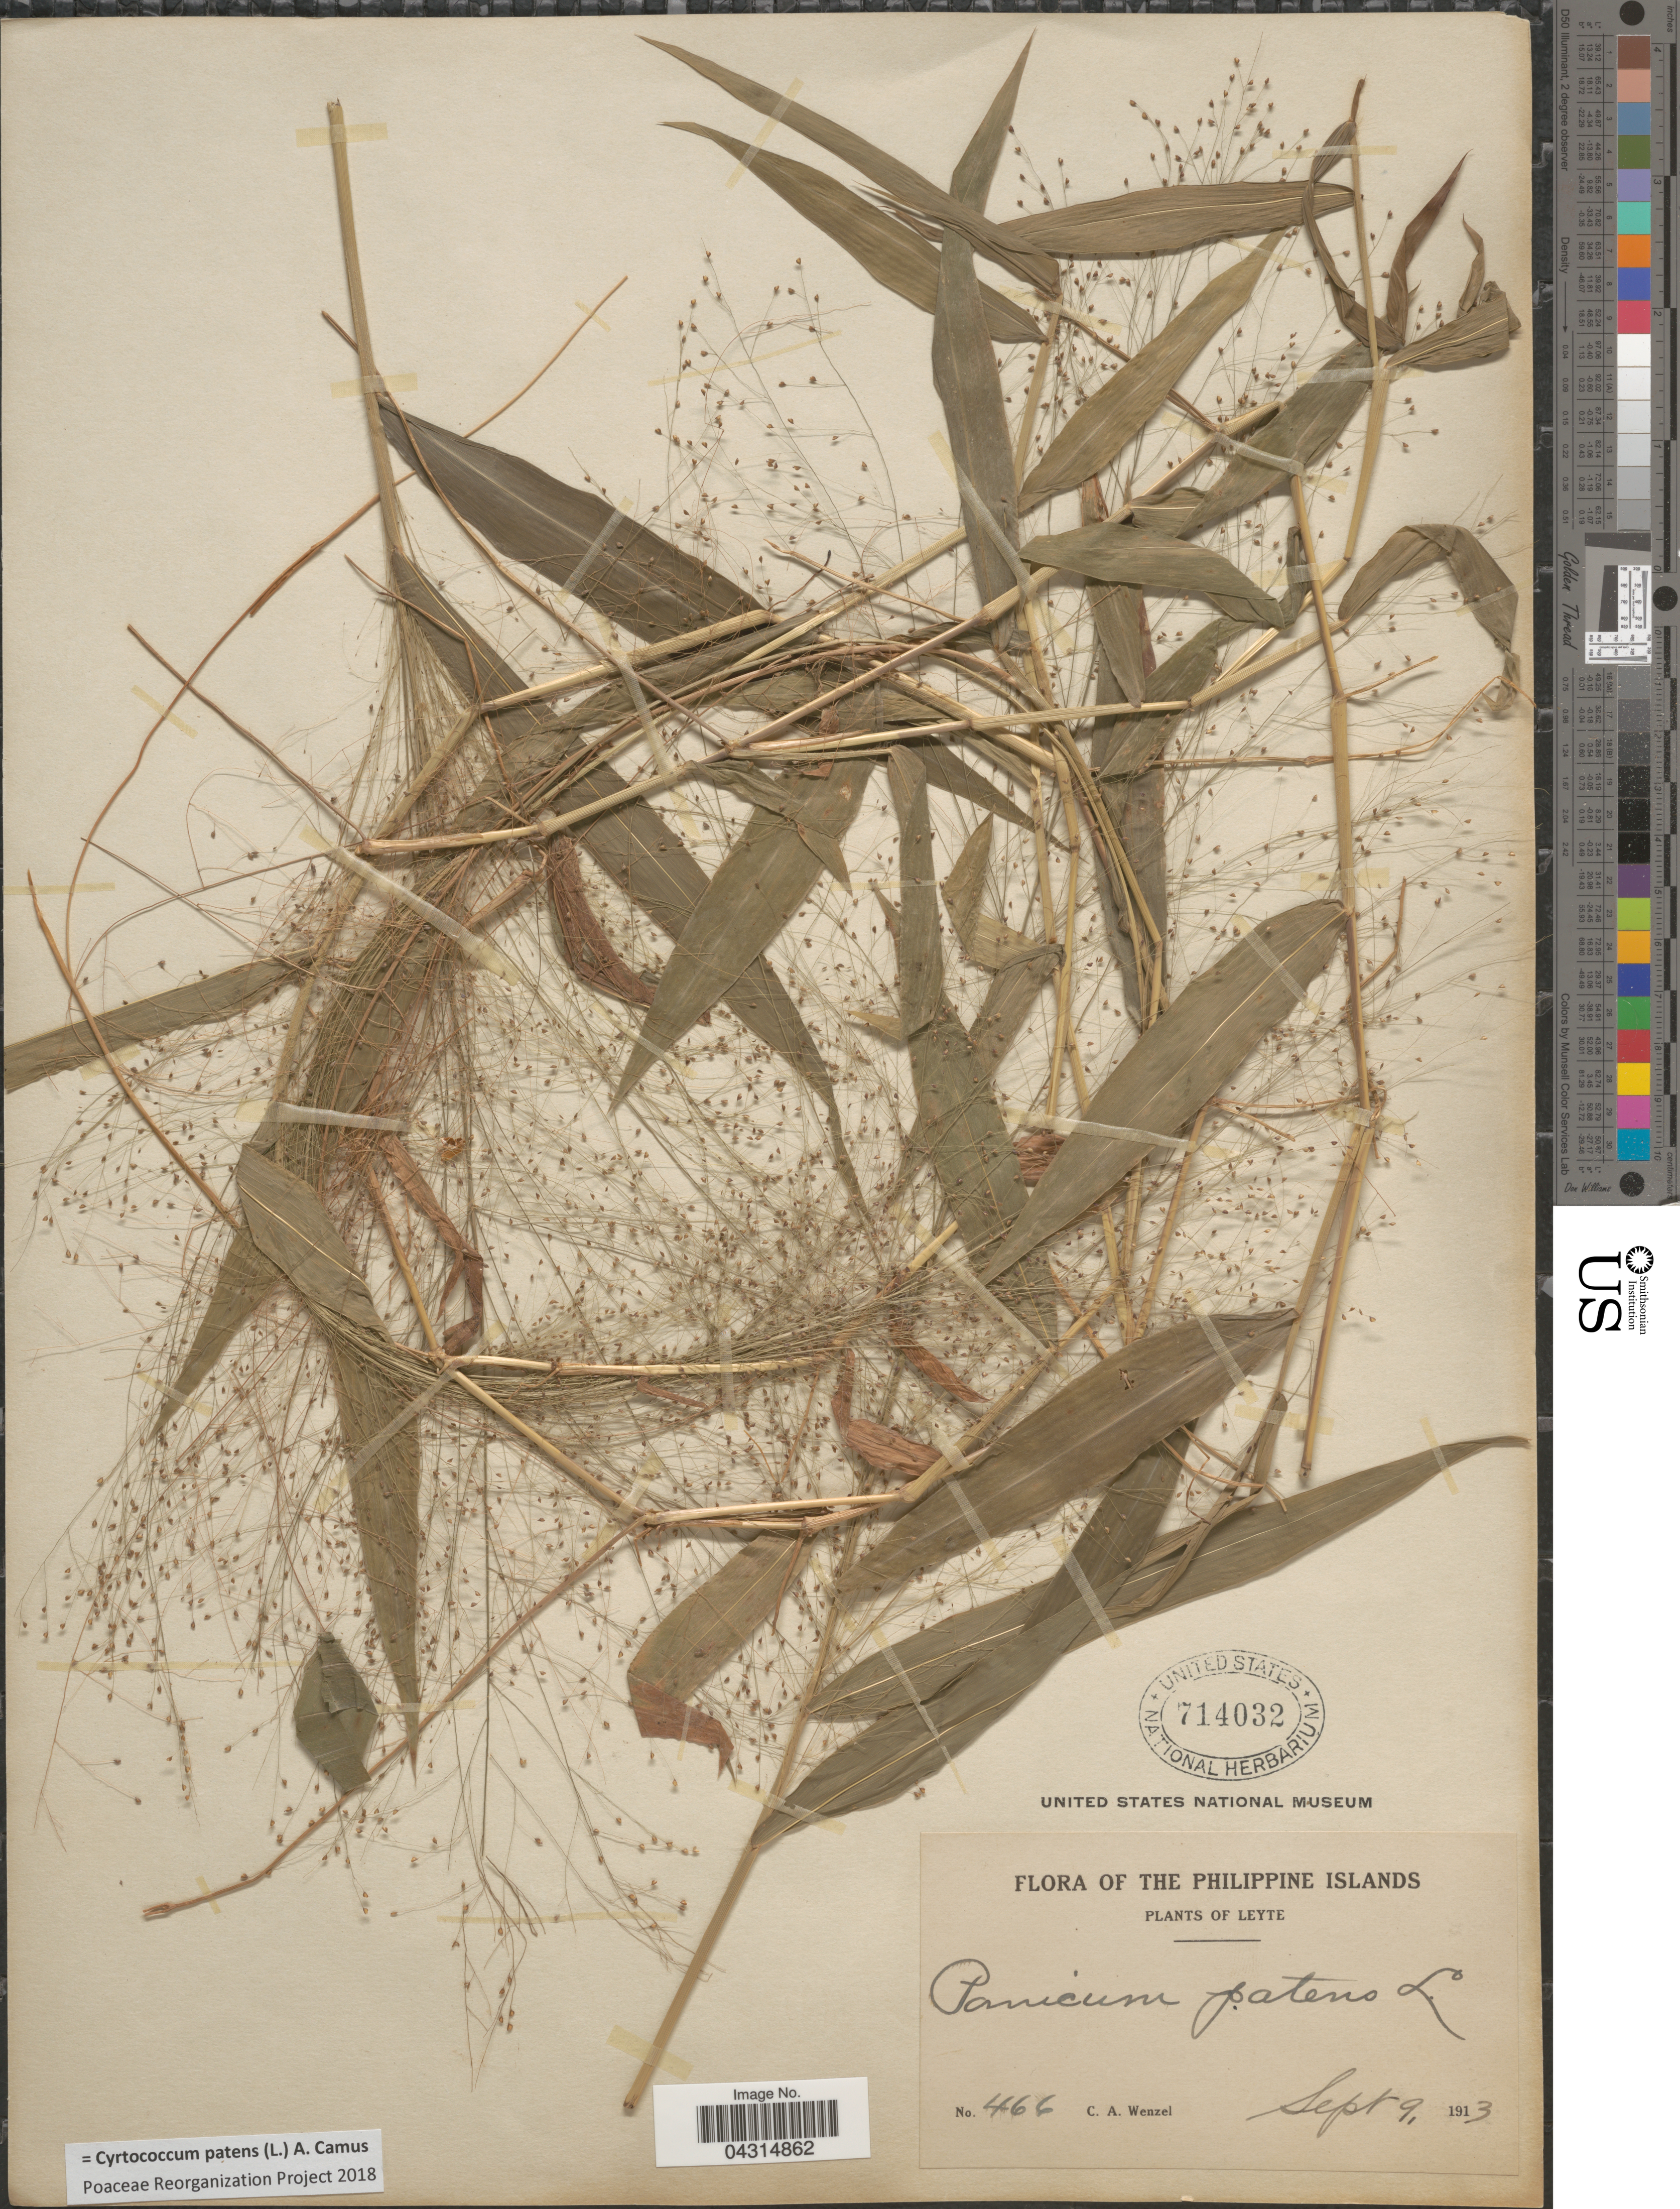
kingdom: Plantae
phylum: Tracheophyta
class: Liliopsida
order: Poales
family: Poaceae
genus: Cyrtococcum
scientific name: Cyrtococcum patens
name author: (L.) A. Camus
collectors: C. Wenzel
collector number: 466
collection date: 1913-09-09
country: Philippines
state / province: Eastern Visayas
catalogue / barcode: US 714032